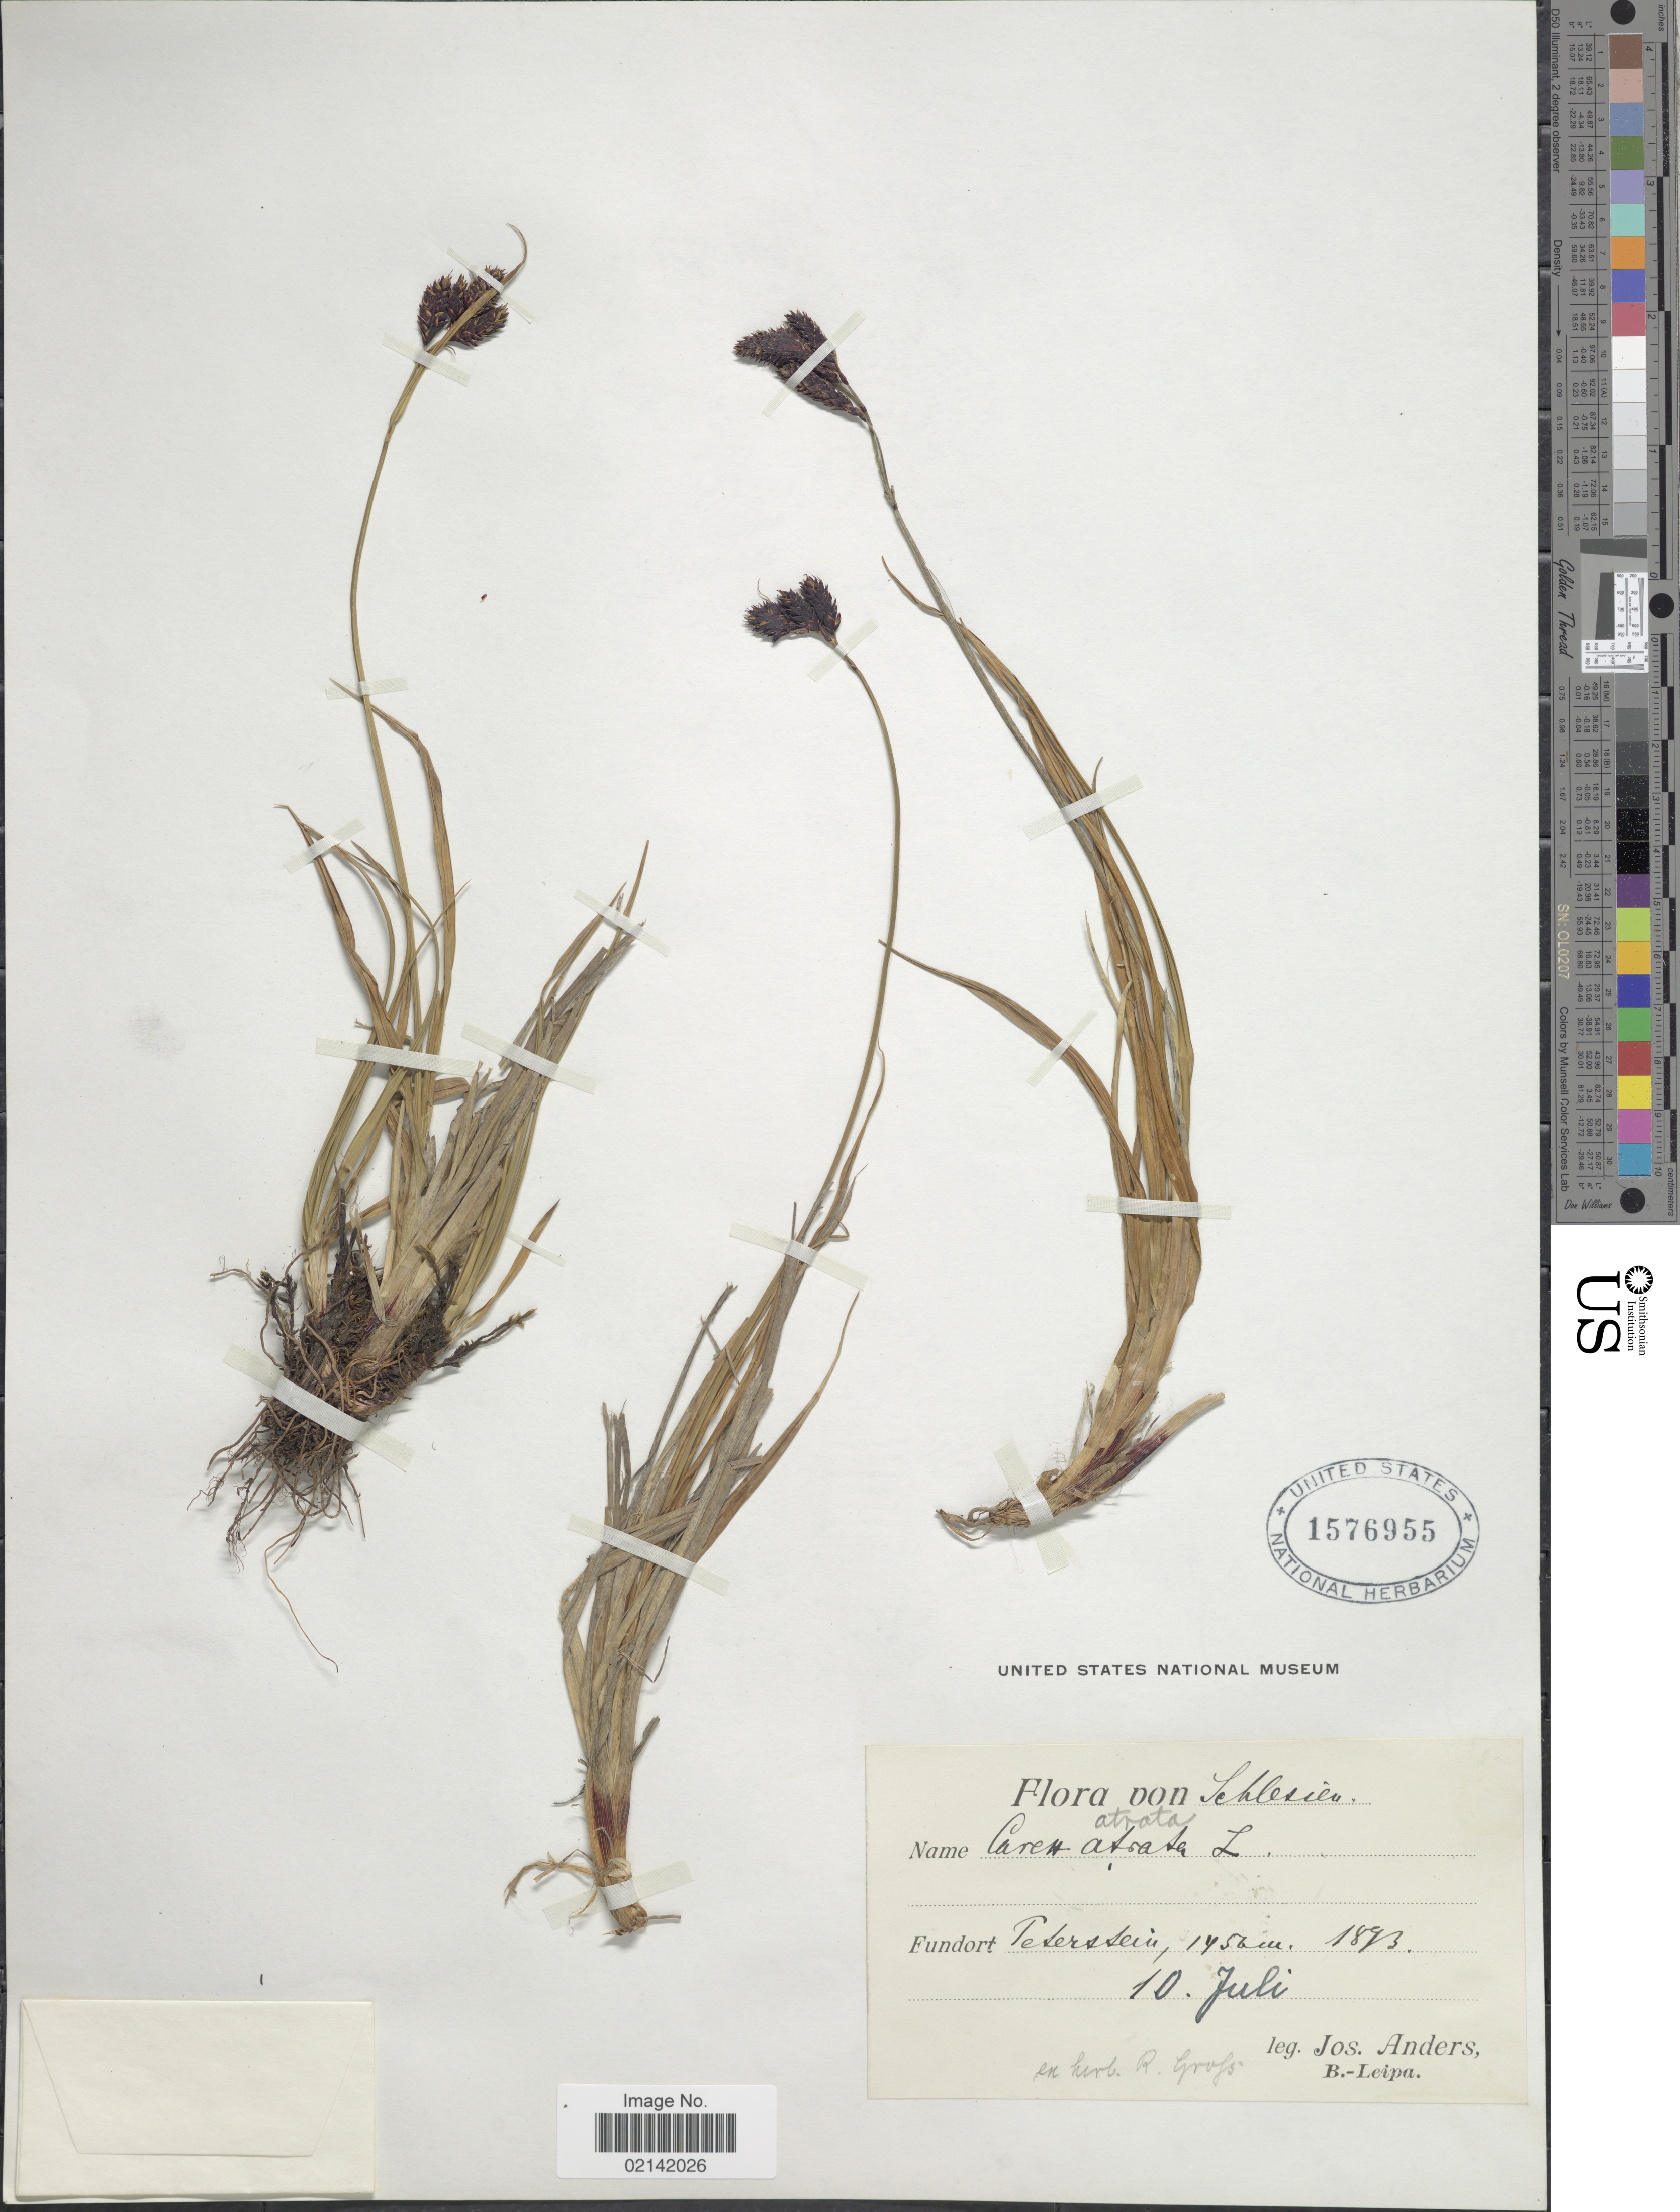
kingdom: Plantae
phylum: Tracheophyta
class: Liliopsida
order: Poales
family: Cyperaceae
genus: Carex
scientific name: Carex atrata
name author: L.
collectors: J. Anders & B. Leipa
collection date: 1893-07-10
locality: Shlesien, Teterssein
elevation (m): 1456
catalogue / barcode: US 1576955